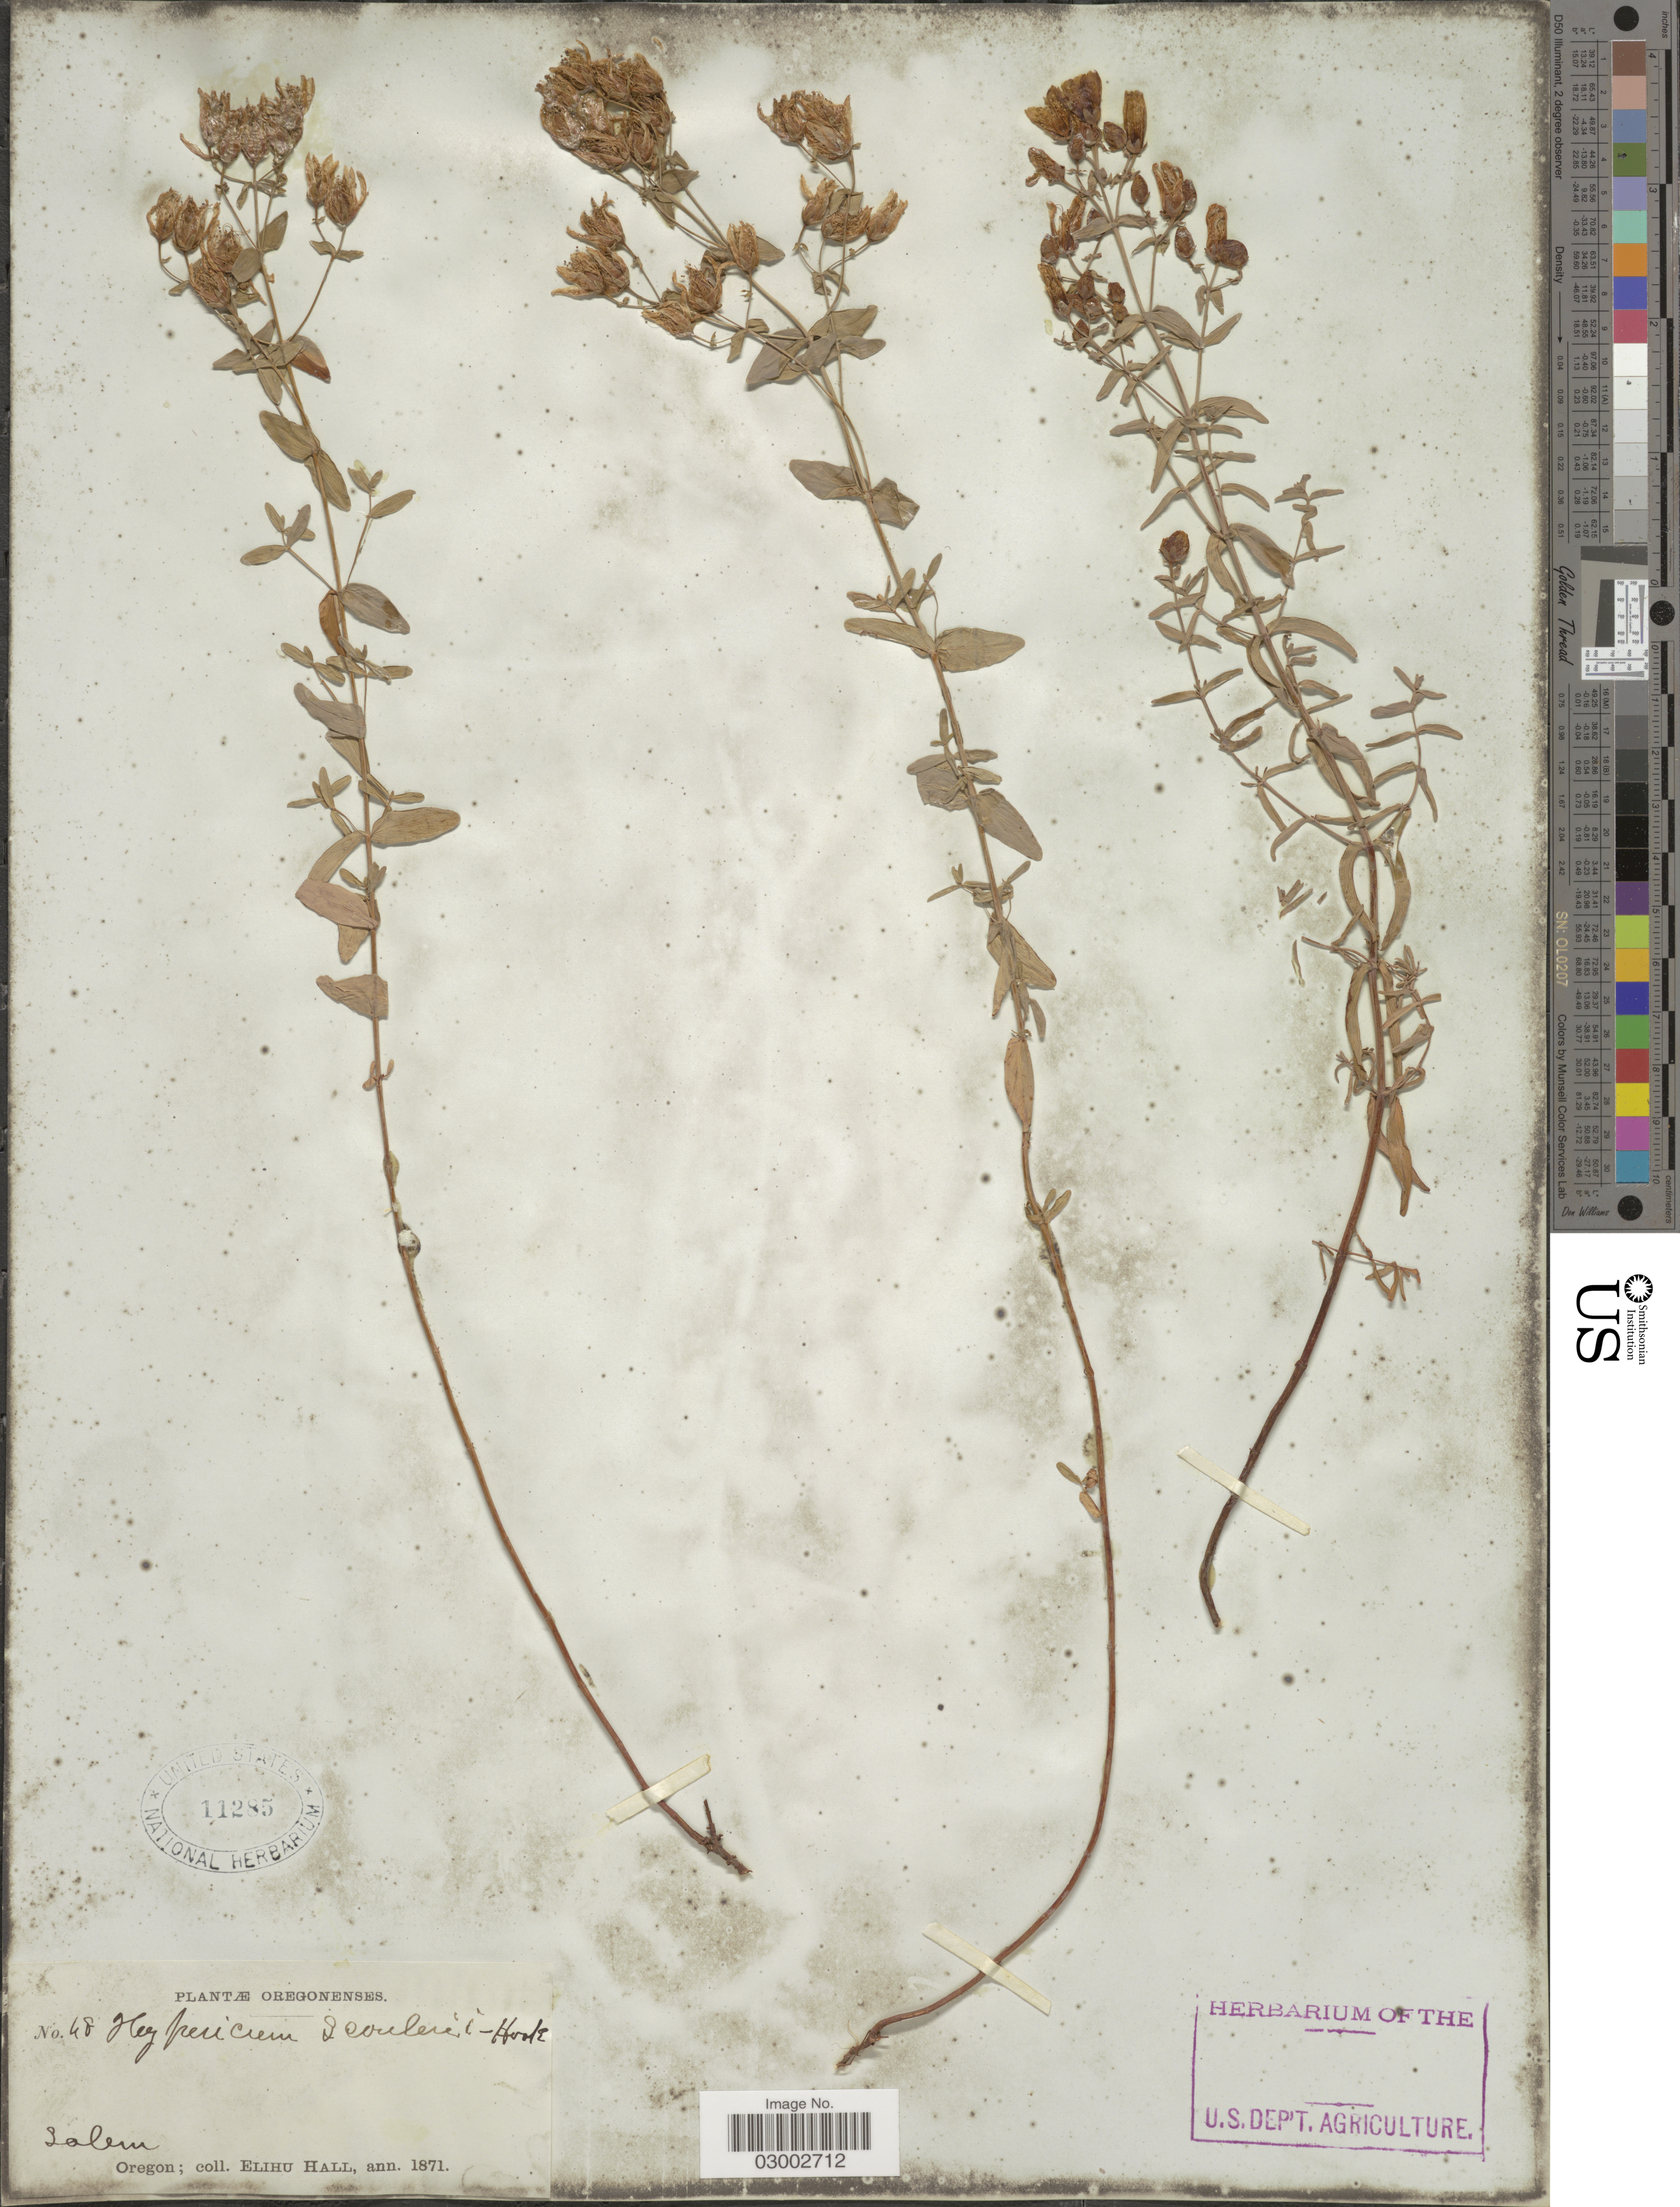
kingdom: Plantae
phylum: Tracheophyta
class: Magnoliopsida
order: Malpighiales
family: Hypericaceae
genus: Hypericum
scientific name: Hypericum scouleri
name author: Hook.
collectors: E. Hall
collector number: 48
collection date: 1871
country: United States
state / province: Oregon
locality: Salem.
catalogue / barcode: US 11285